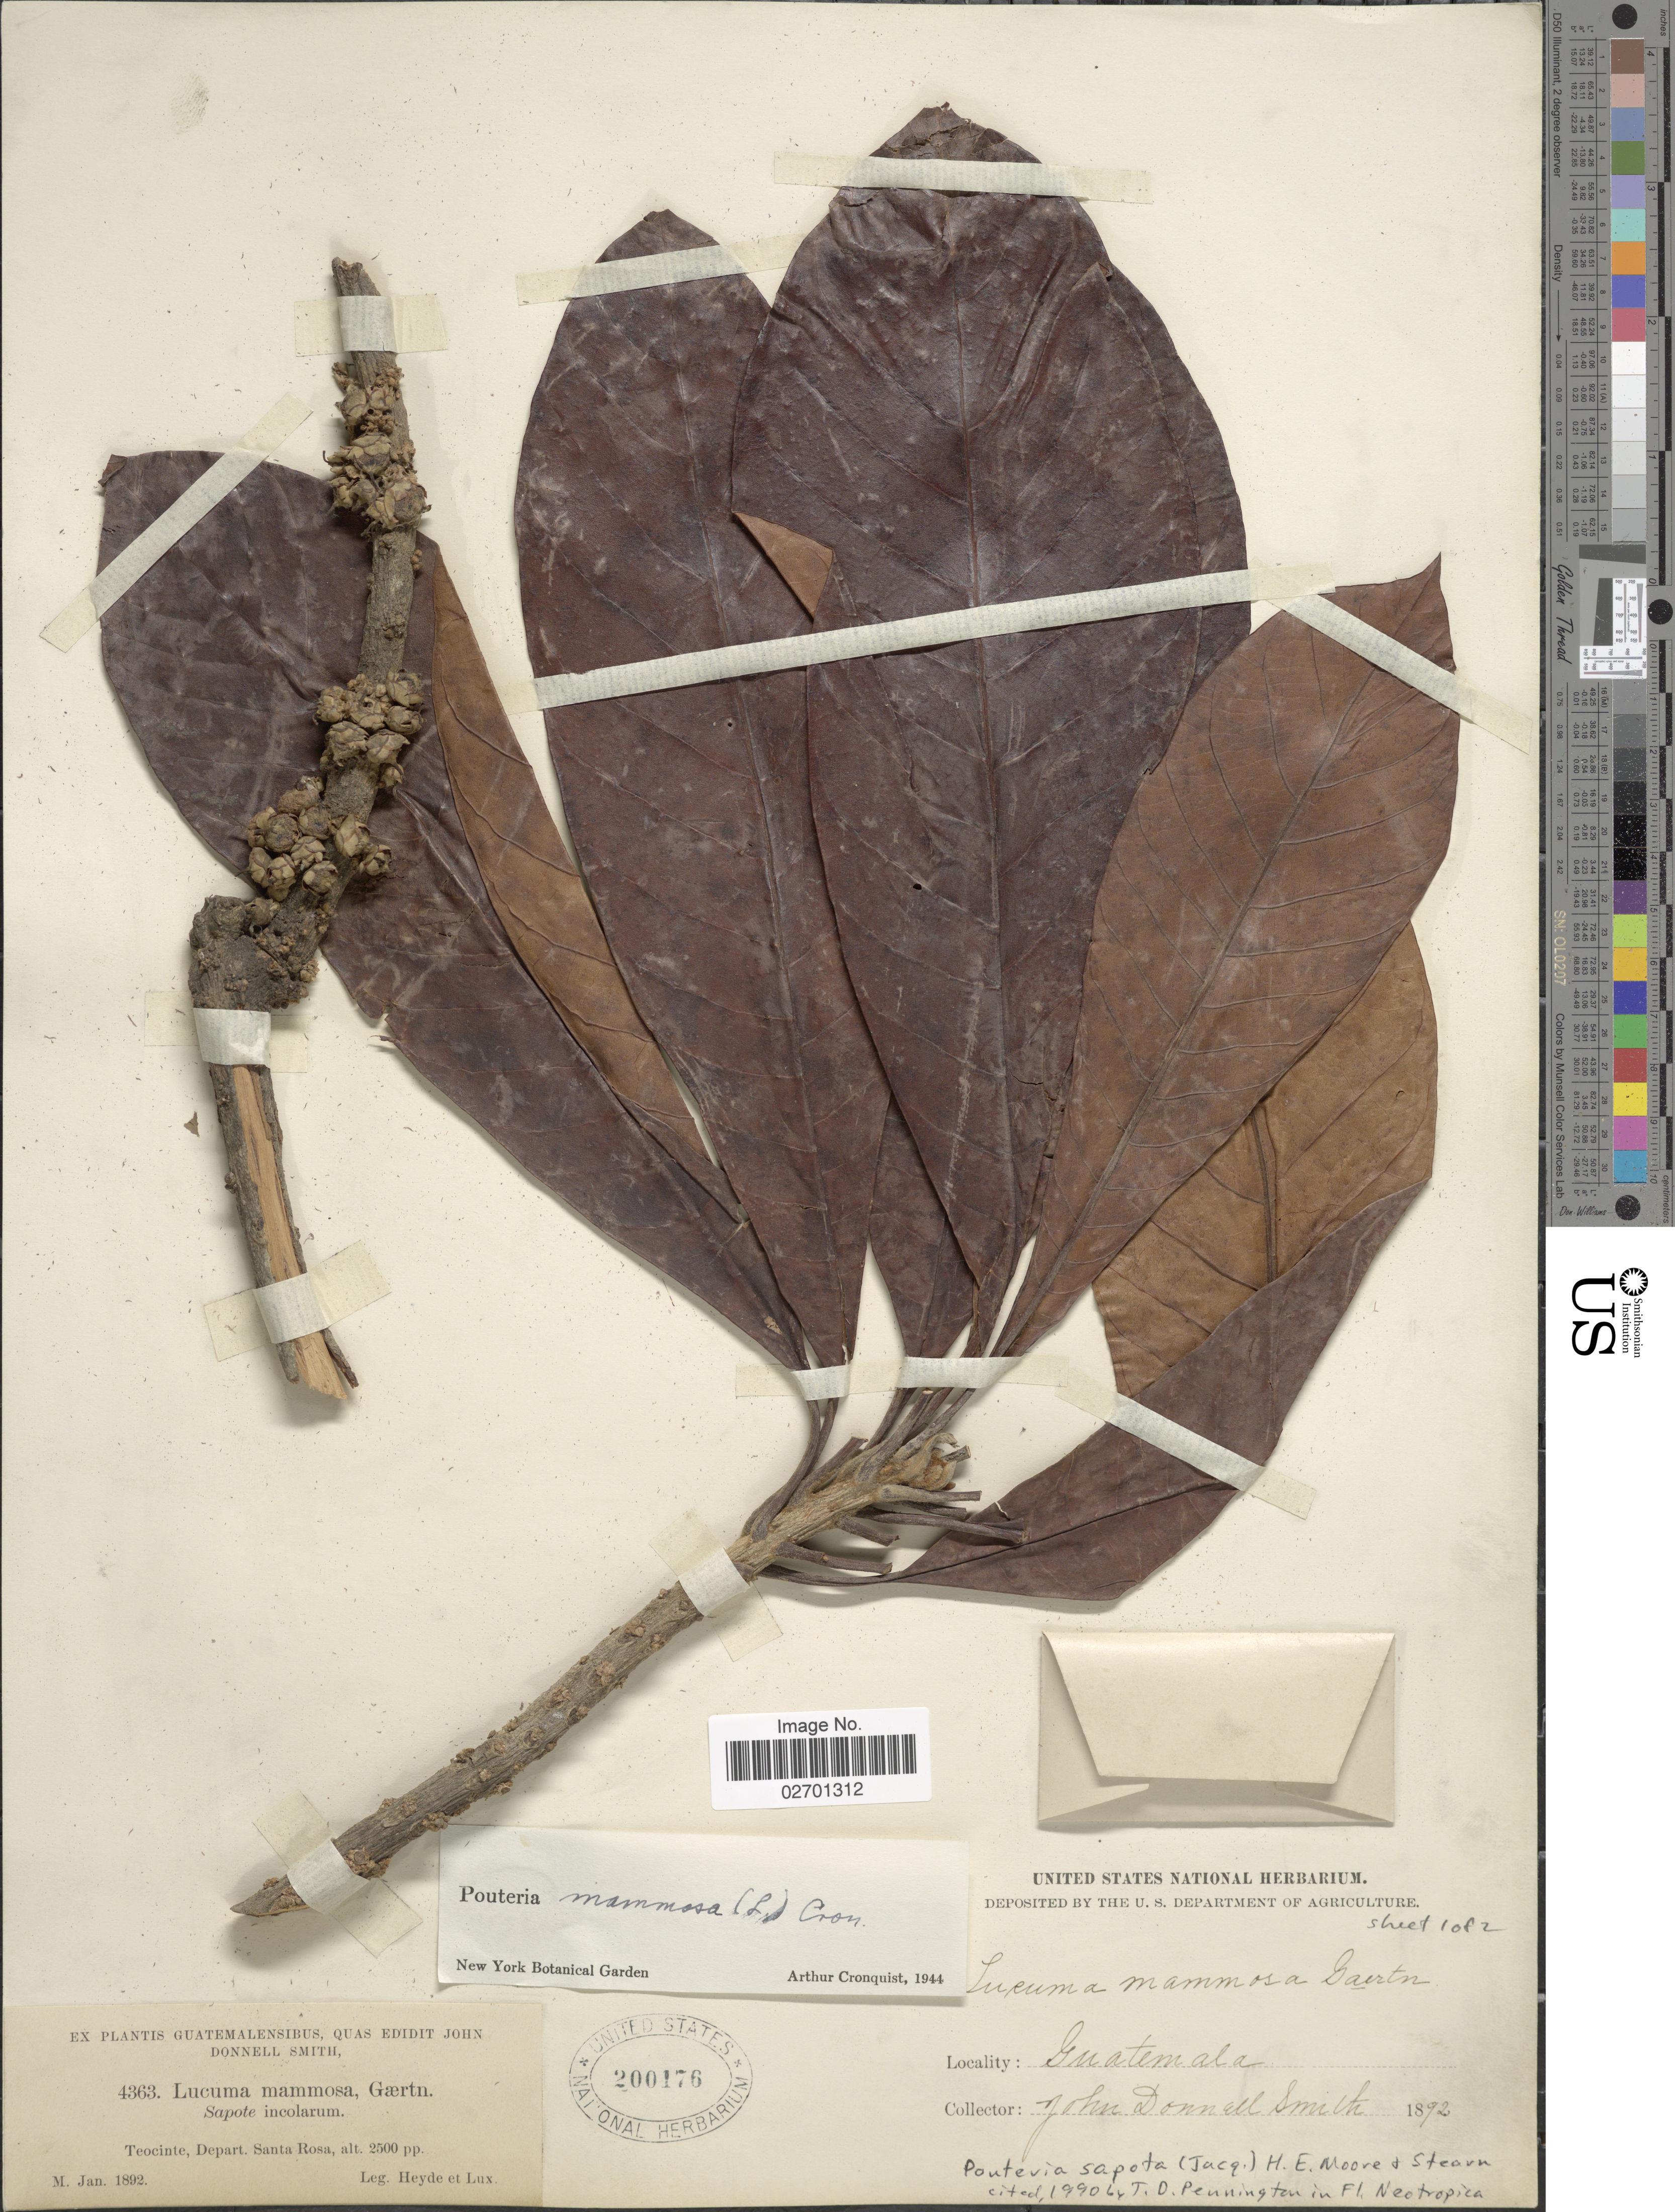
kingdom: Plantae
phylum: Tracheophyta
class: Magnoliopsida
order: Ericales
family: Sapotaceae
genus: Pouteria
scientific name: Pouteria sapota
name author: (Jacq.) H.E. Moore & Stearn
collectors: Heyde & Lux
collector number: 4363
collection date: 1892-01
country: Guatemala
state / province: Santa Rosa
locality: Guatemalensibus, Teocinte.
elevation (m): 762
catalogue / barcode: US 200176